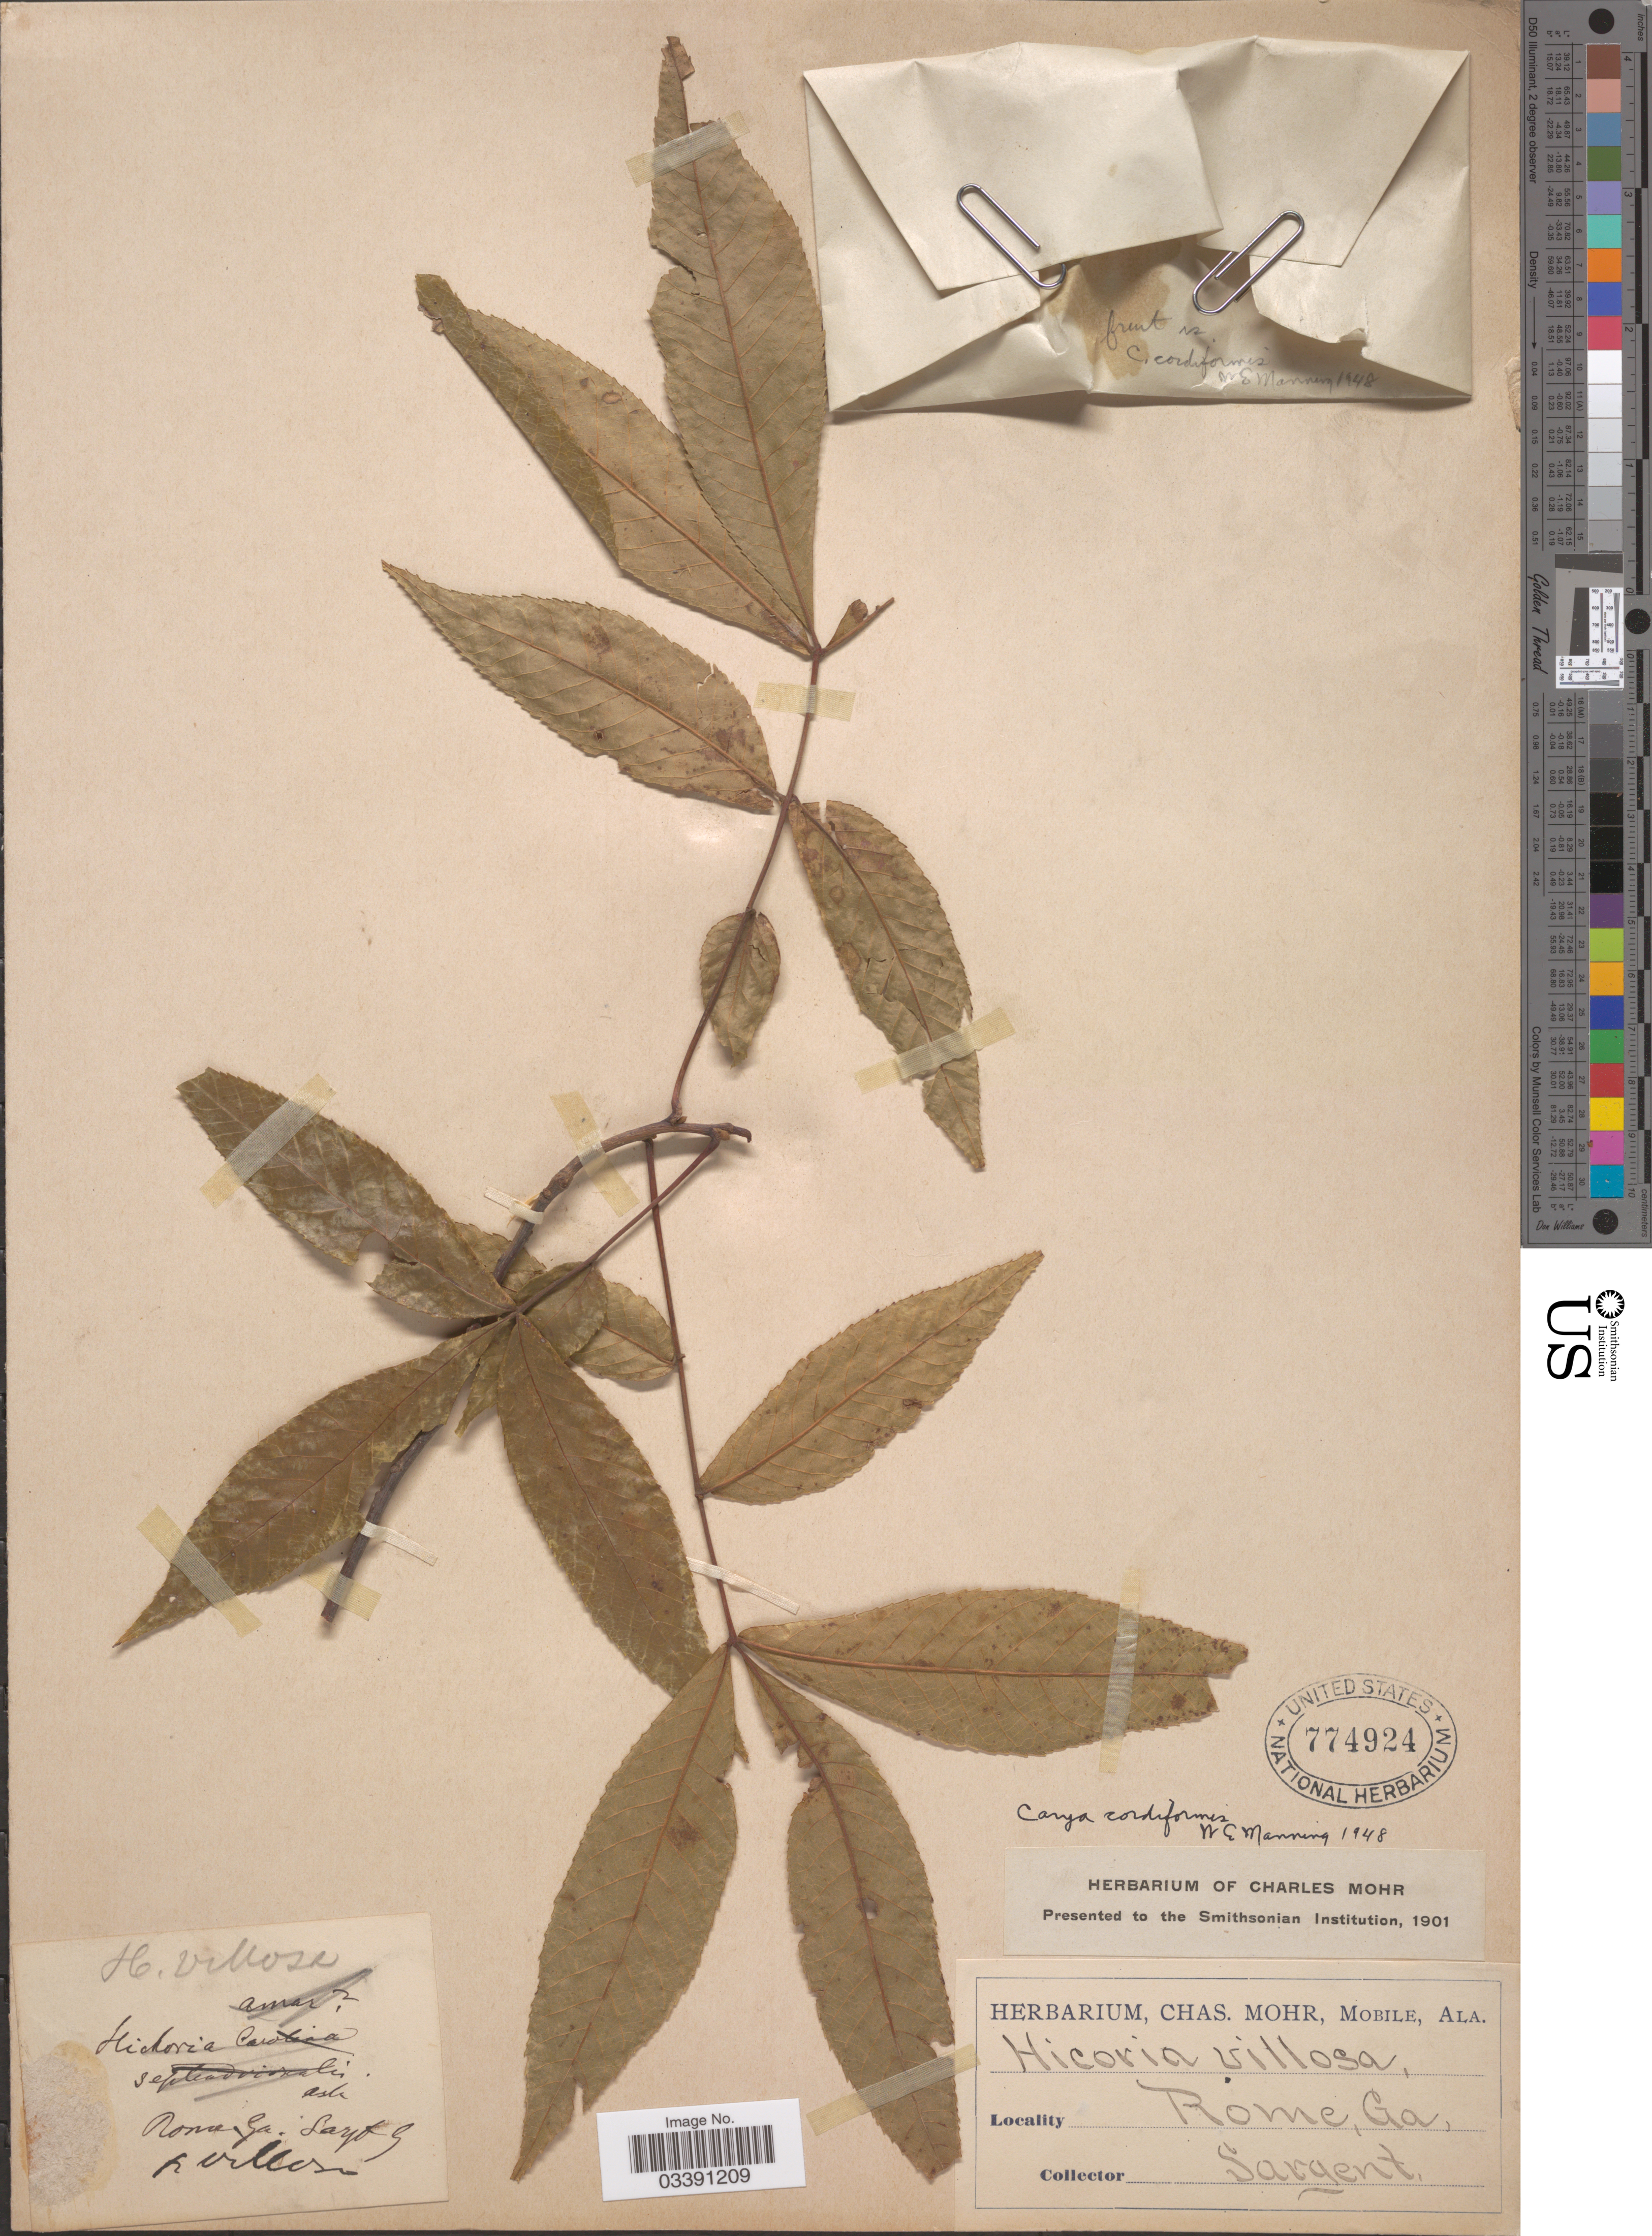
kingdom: Plantae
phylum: Tracheophyta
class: Magnoliopsida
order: Fagales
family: Juglandaceae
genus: Carya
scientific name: Carya cordiformis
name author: (Wangenh.) K. Koch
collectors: -- Sargent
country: United States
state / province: Georgia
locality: Rome.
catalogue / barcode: US 774924